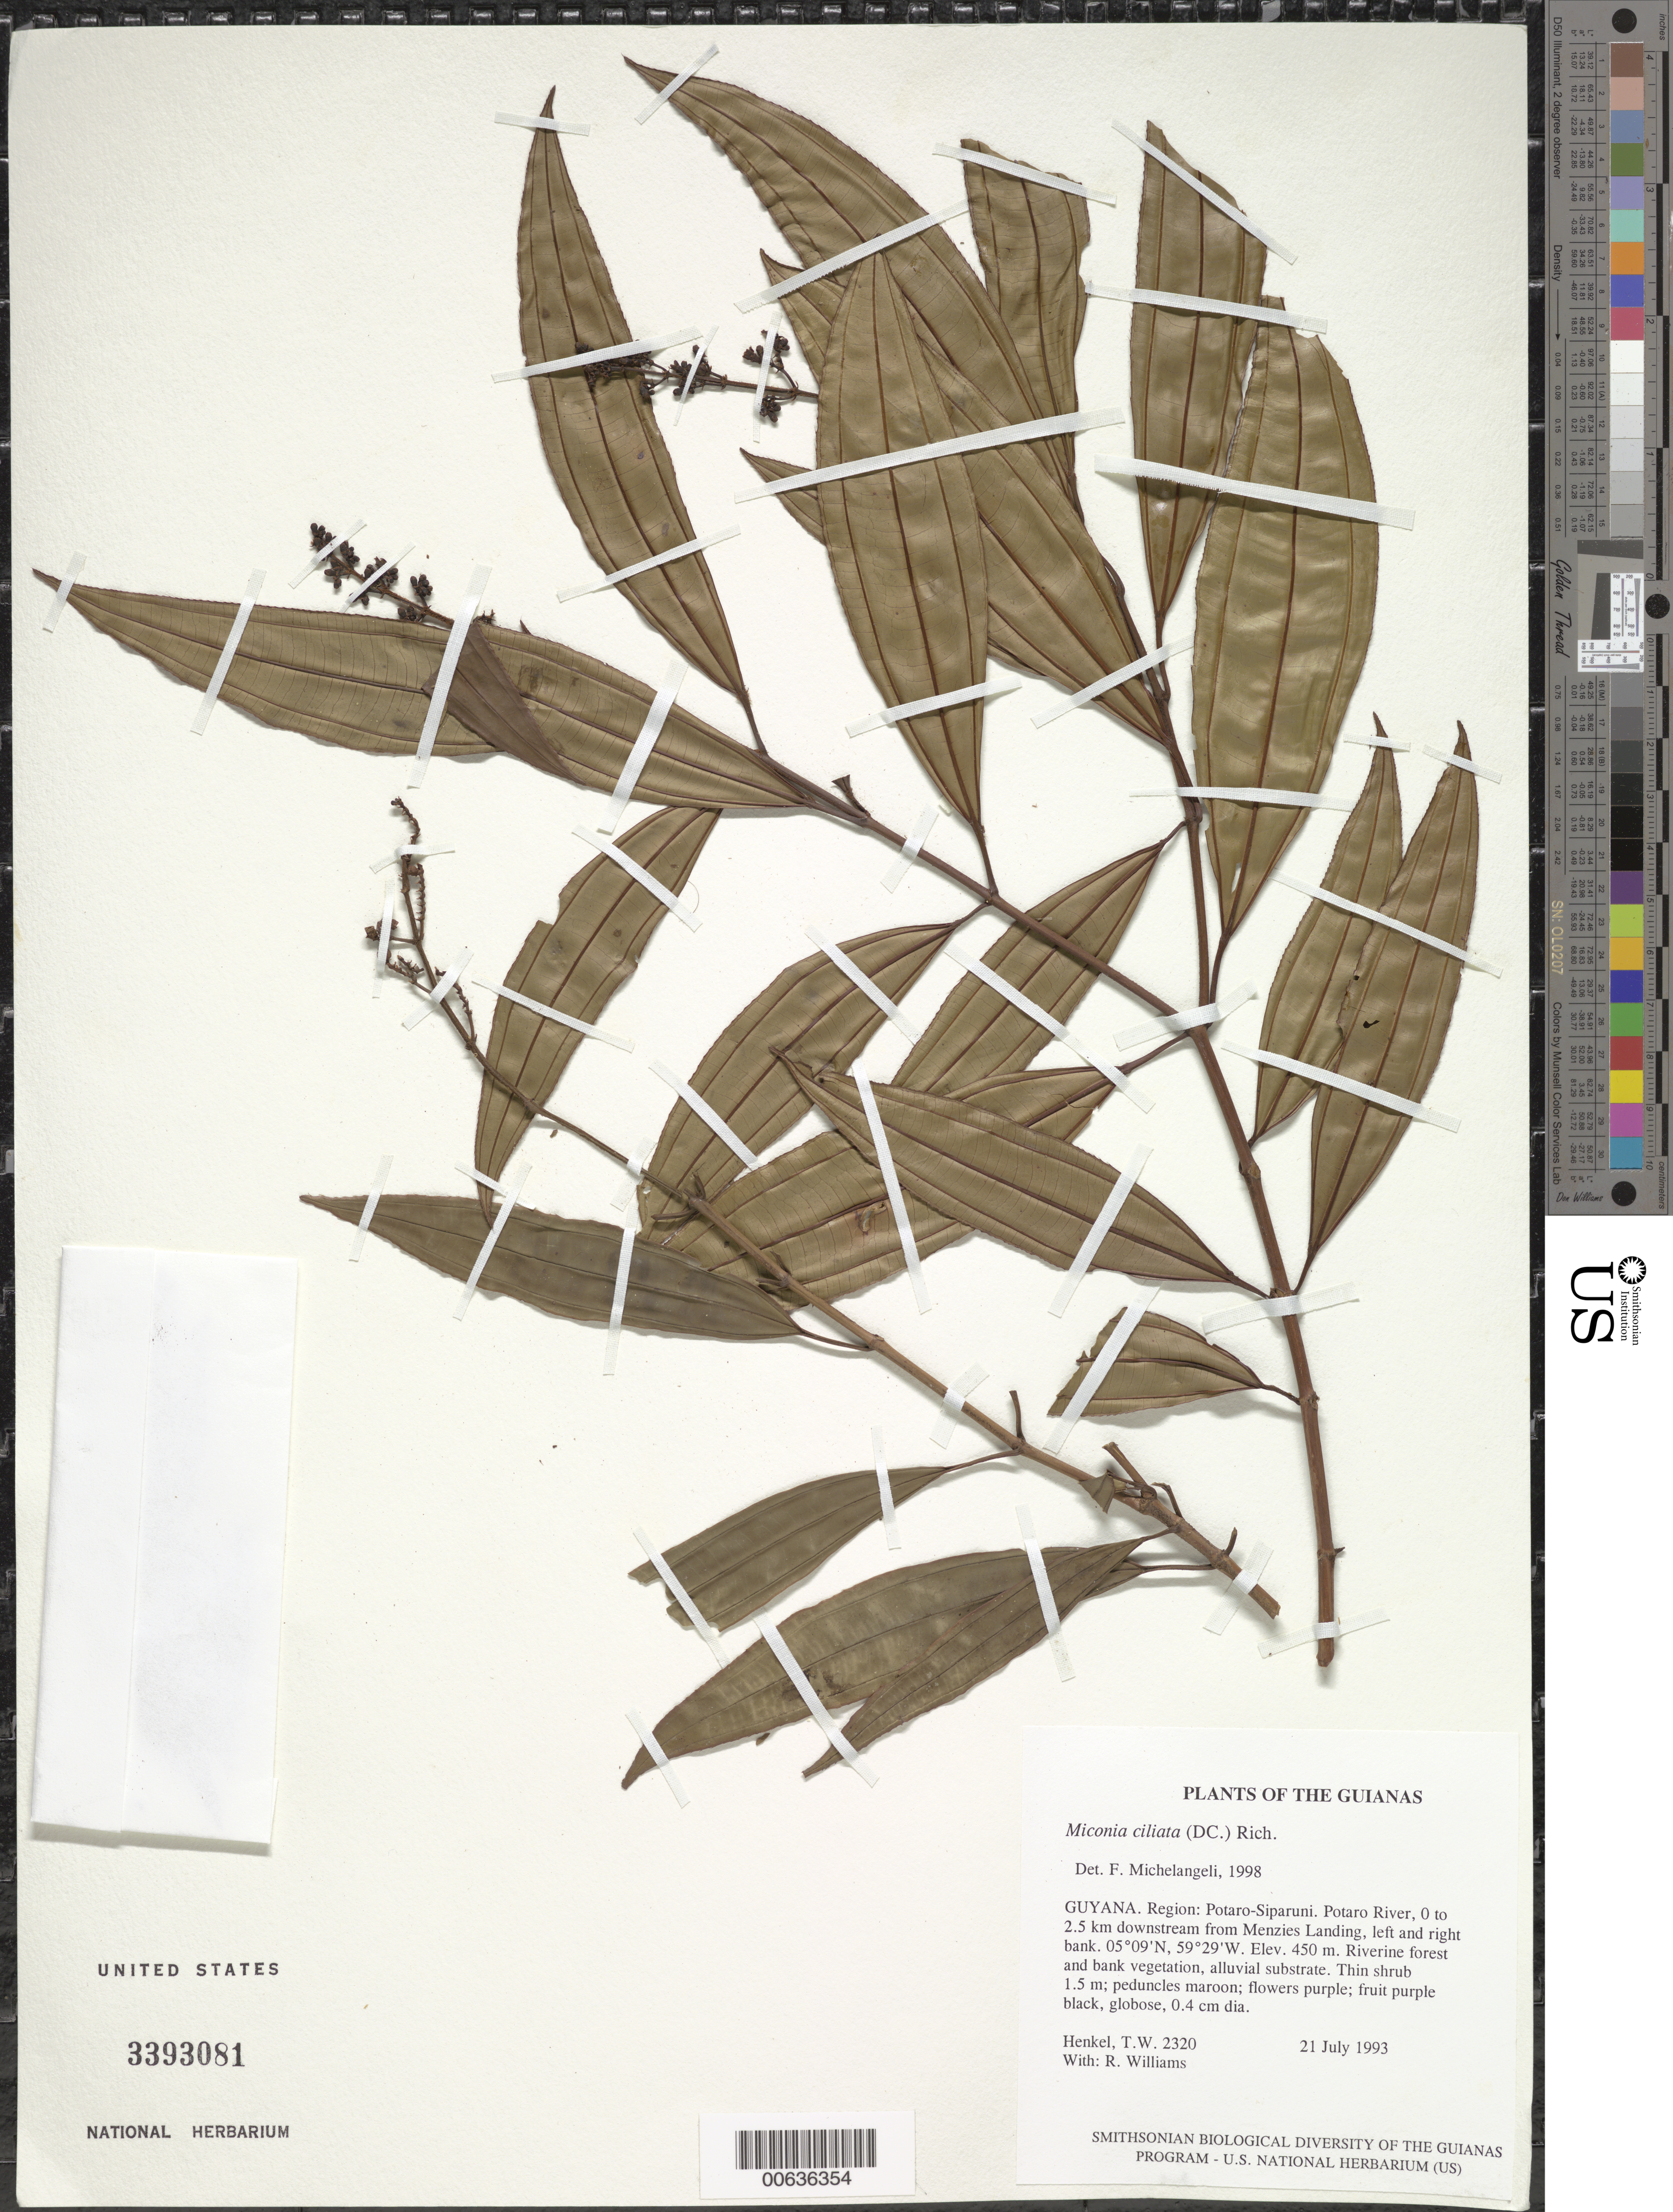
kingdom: Plantae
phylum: Tracheophyta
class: Magnoliopsida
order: Myrtales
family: Melastomataceae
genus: Miconia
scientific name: Miconia ciliata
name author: (Rich.) DC.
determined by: Almeda, F.; Penneys, D. S.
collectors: T. Henkel & R. Williams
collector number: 2320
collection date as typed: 21 July 1993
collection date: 1993-07-21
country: Guyana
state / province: Potaro-Siparuni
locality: Potaro River, 0 to 2.5 km downstream from Menzies Landing, left and right bank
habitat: Riverine forest and bank vegetation, alluvial substrate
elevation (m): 450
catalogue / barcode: US 3393081